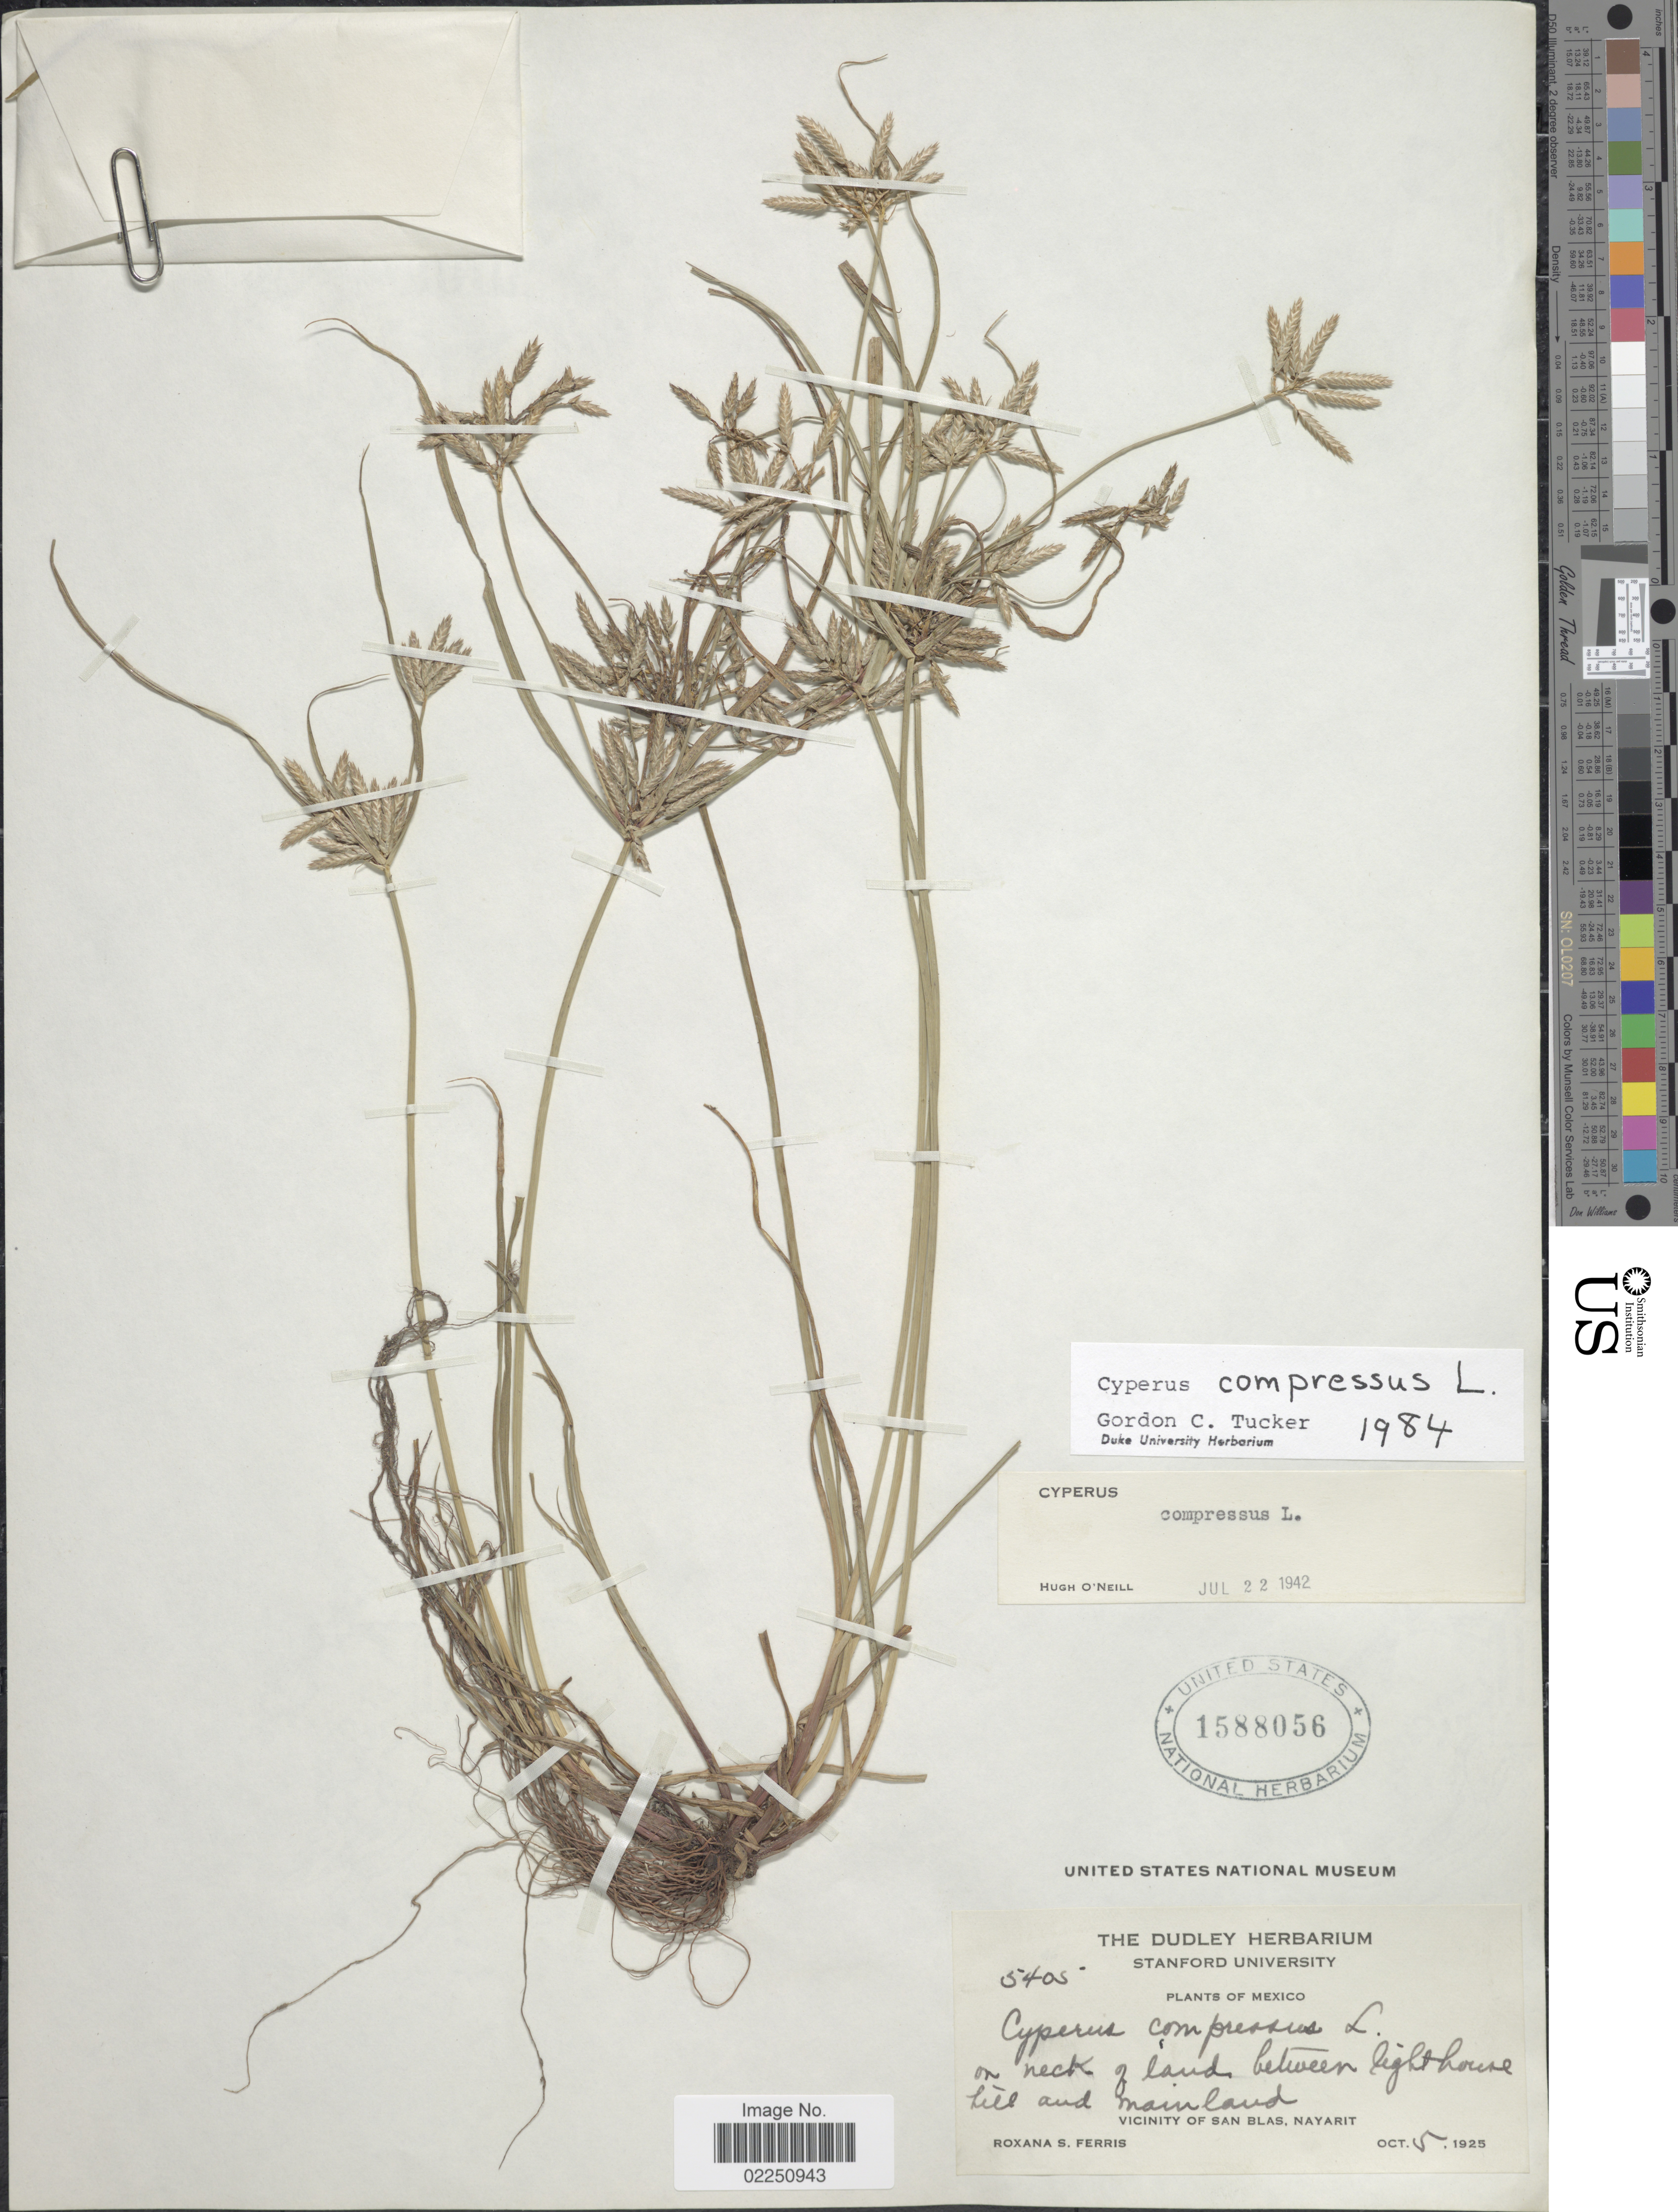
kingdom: Plantae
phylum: Tracheophyta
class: Liliopsida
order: Poales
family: Cyperaceae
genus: Cyperus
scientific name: Cyperus compressus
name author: L.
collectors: R. S. Ferris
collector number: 5405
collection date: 1925-10-05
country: Mexico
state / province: Nayarit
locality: On neck of land between lighthouse hill and mainland. Vicinity of San Blas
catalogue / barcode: US 1588056